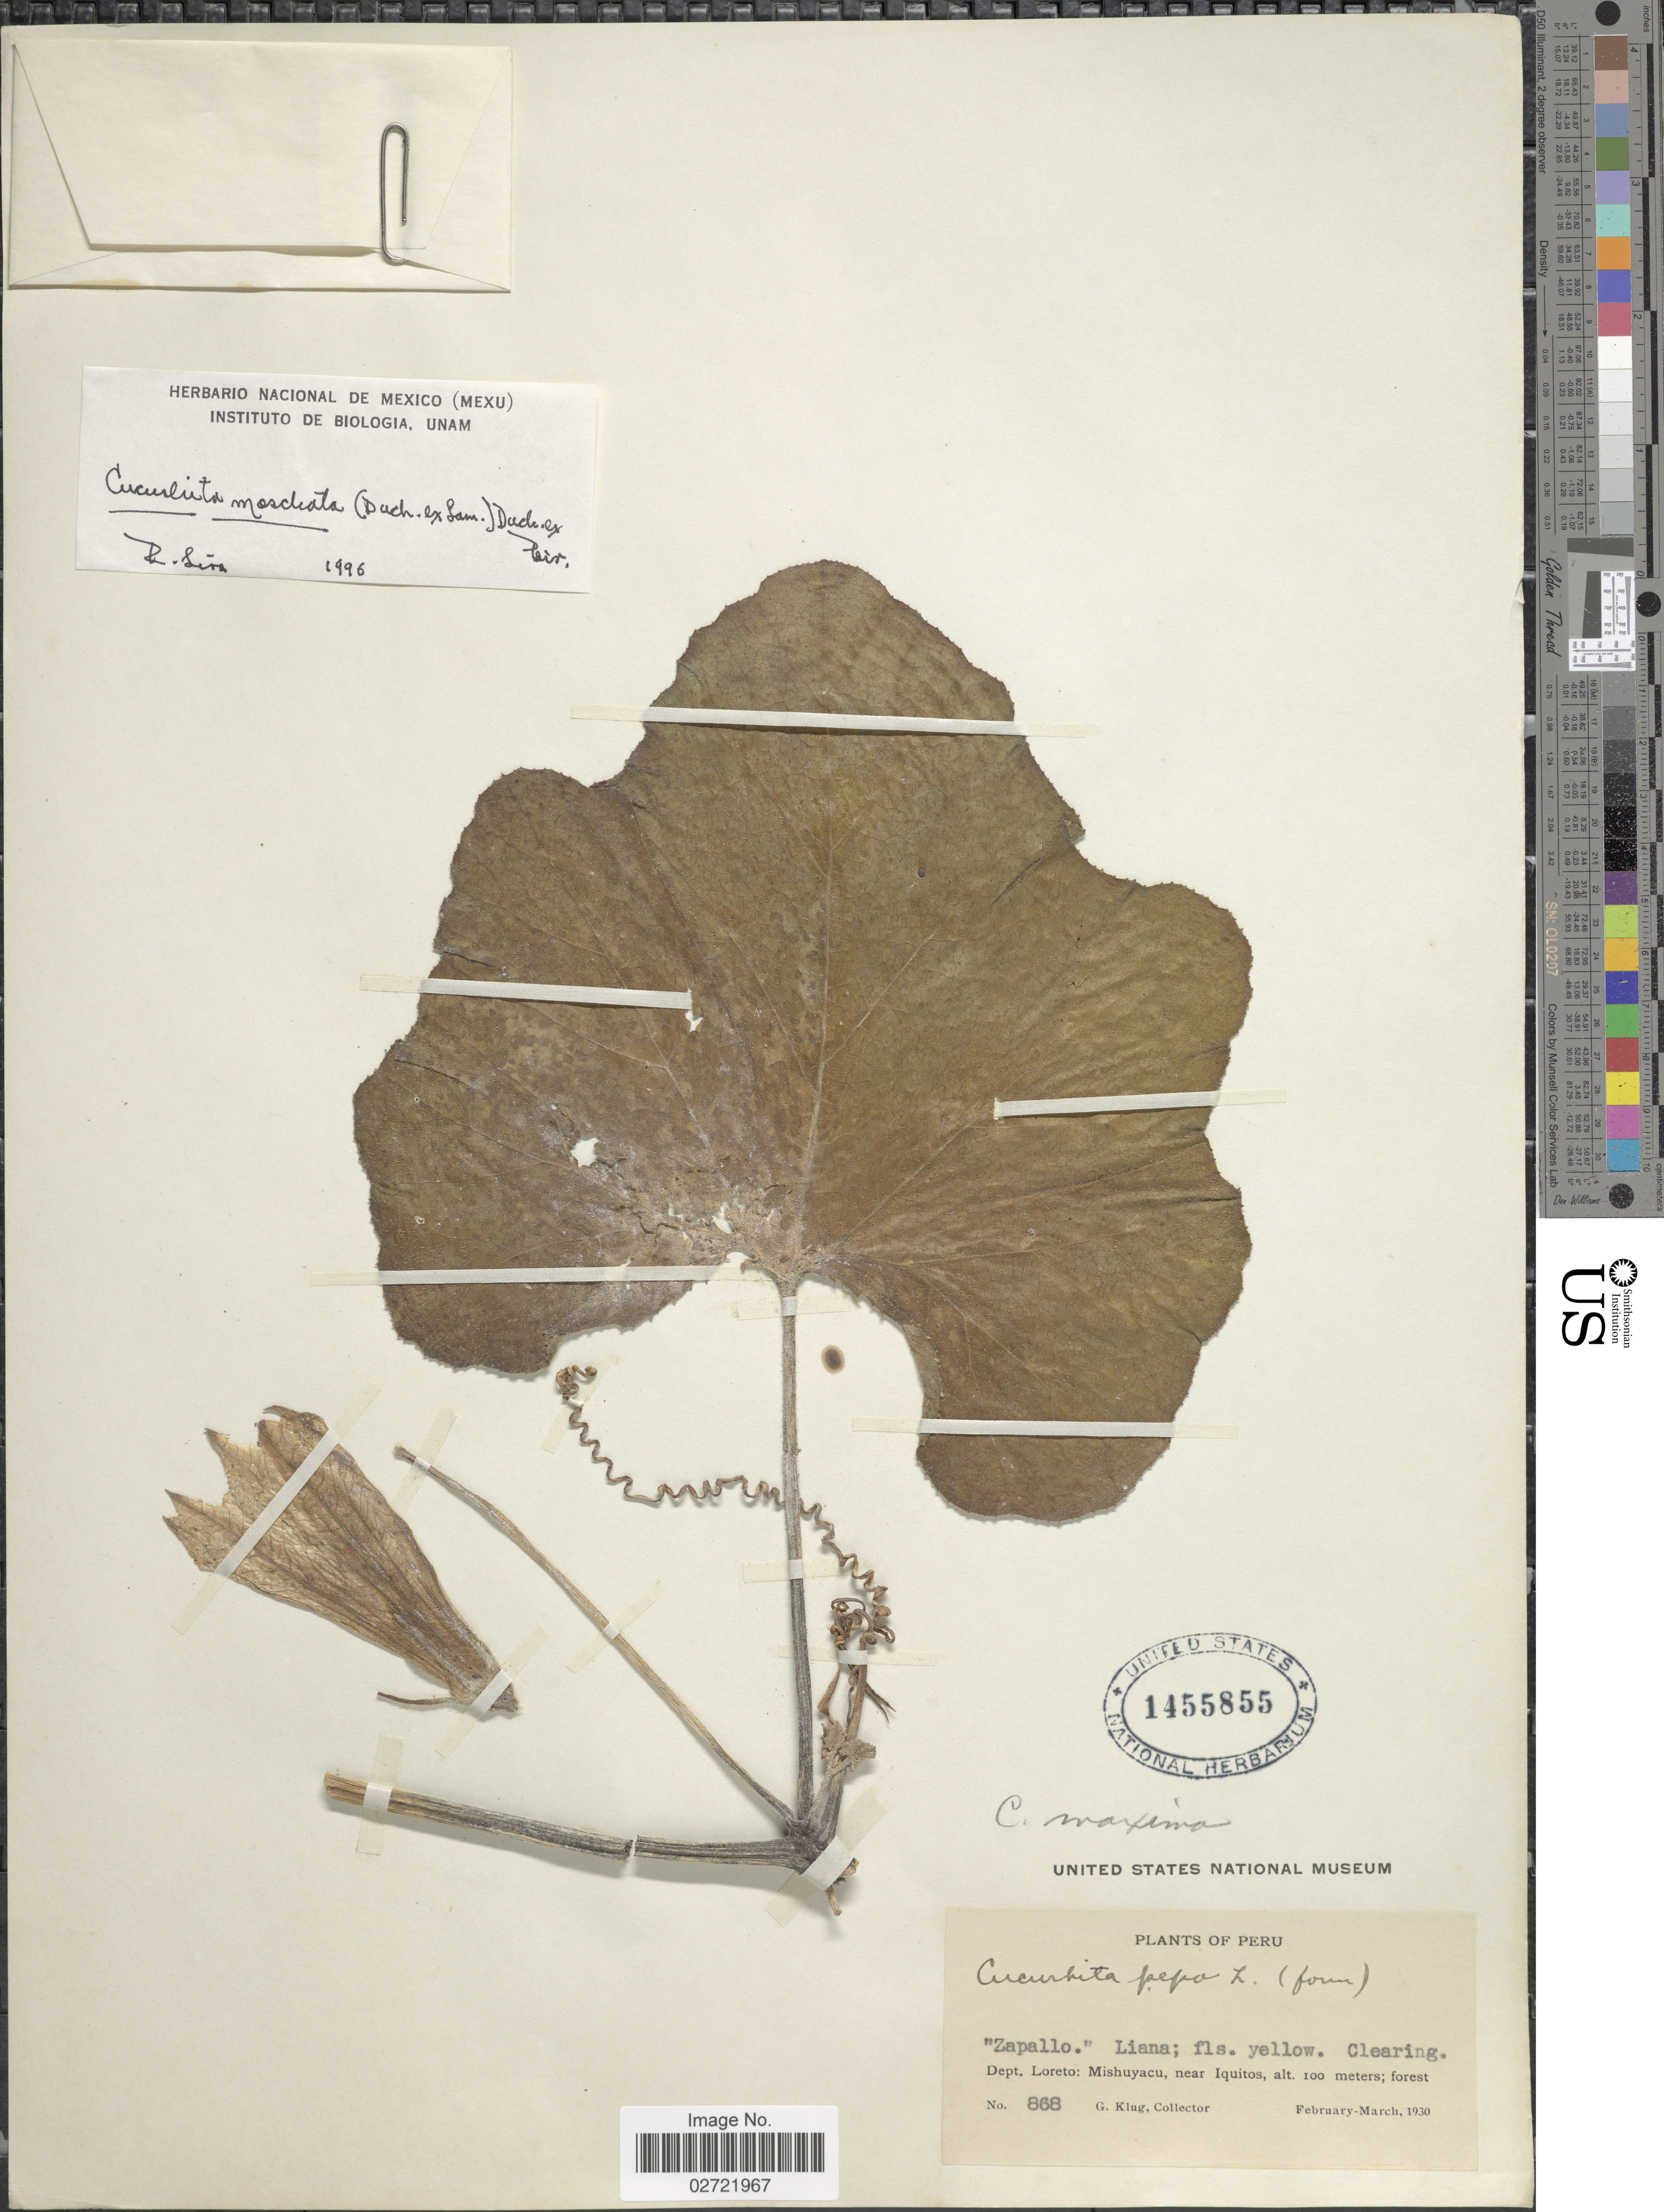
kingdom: Plantae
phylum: Tracheophyta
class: Magnoliopsida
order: Cucurbitales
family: Cucurbitaceae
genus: Cucurbita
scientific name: Cucurbita moschata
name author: (Duch.) Poir.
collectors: G. Klug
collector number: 868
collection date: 1930-02/1930-03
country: Peru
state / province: Loreto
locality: Dept. Loreto: Mishuyacu, near Iquitos; forest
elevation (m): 100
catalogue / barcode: US 1455855